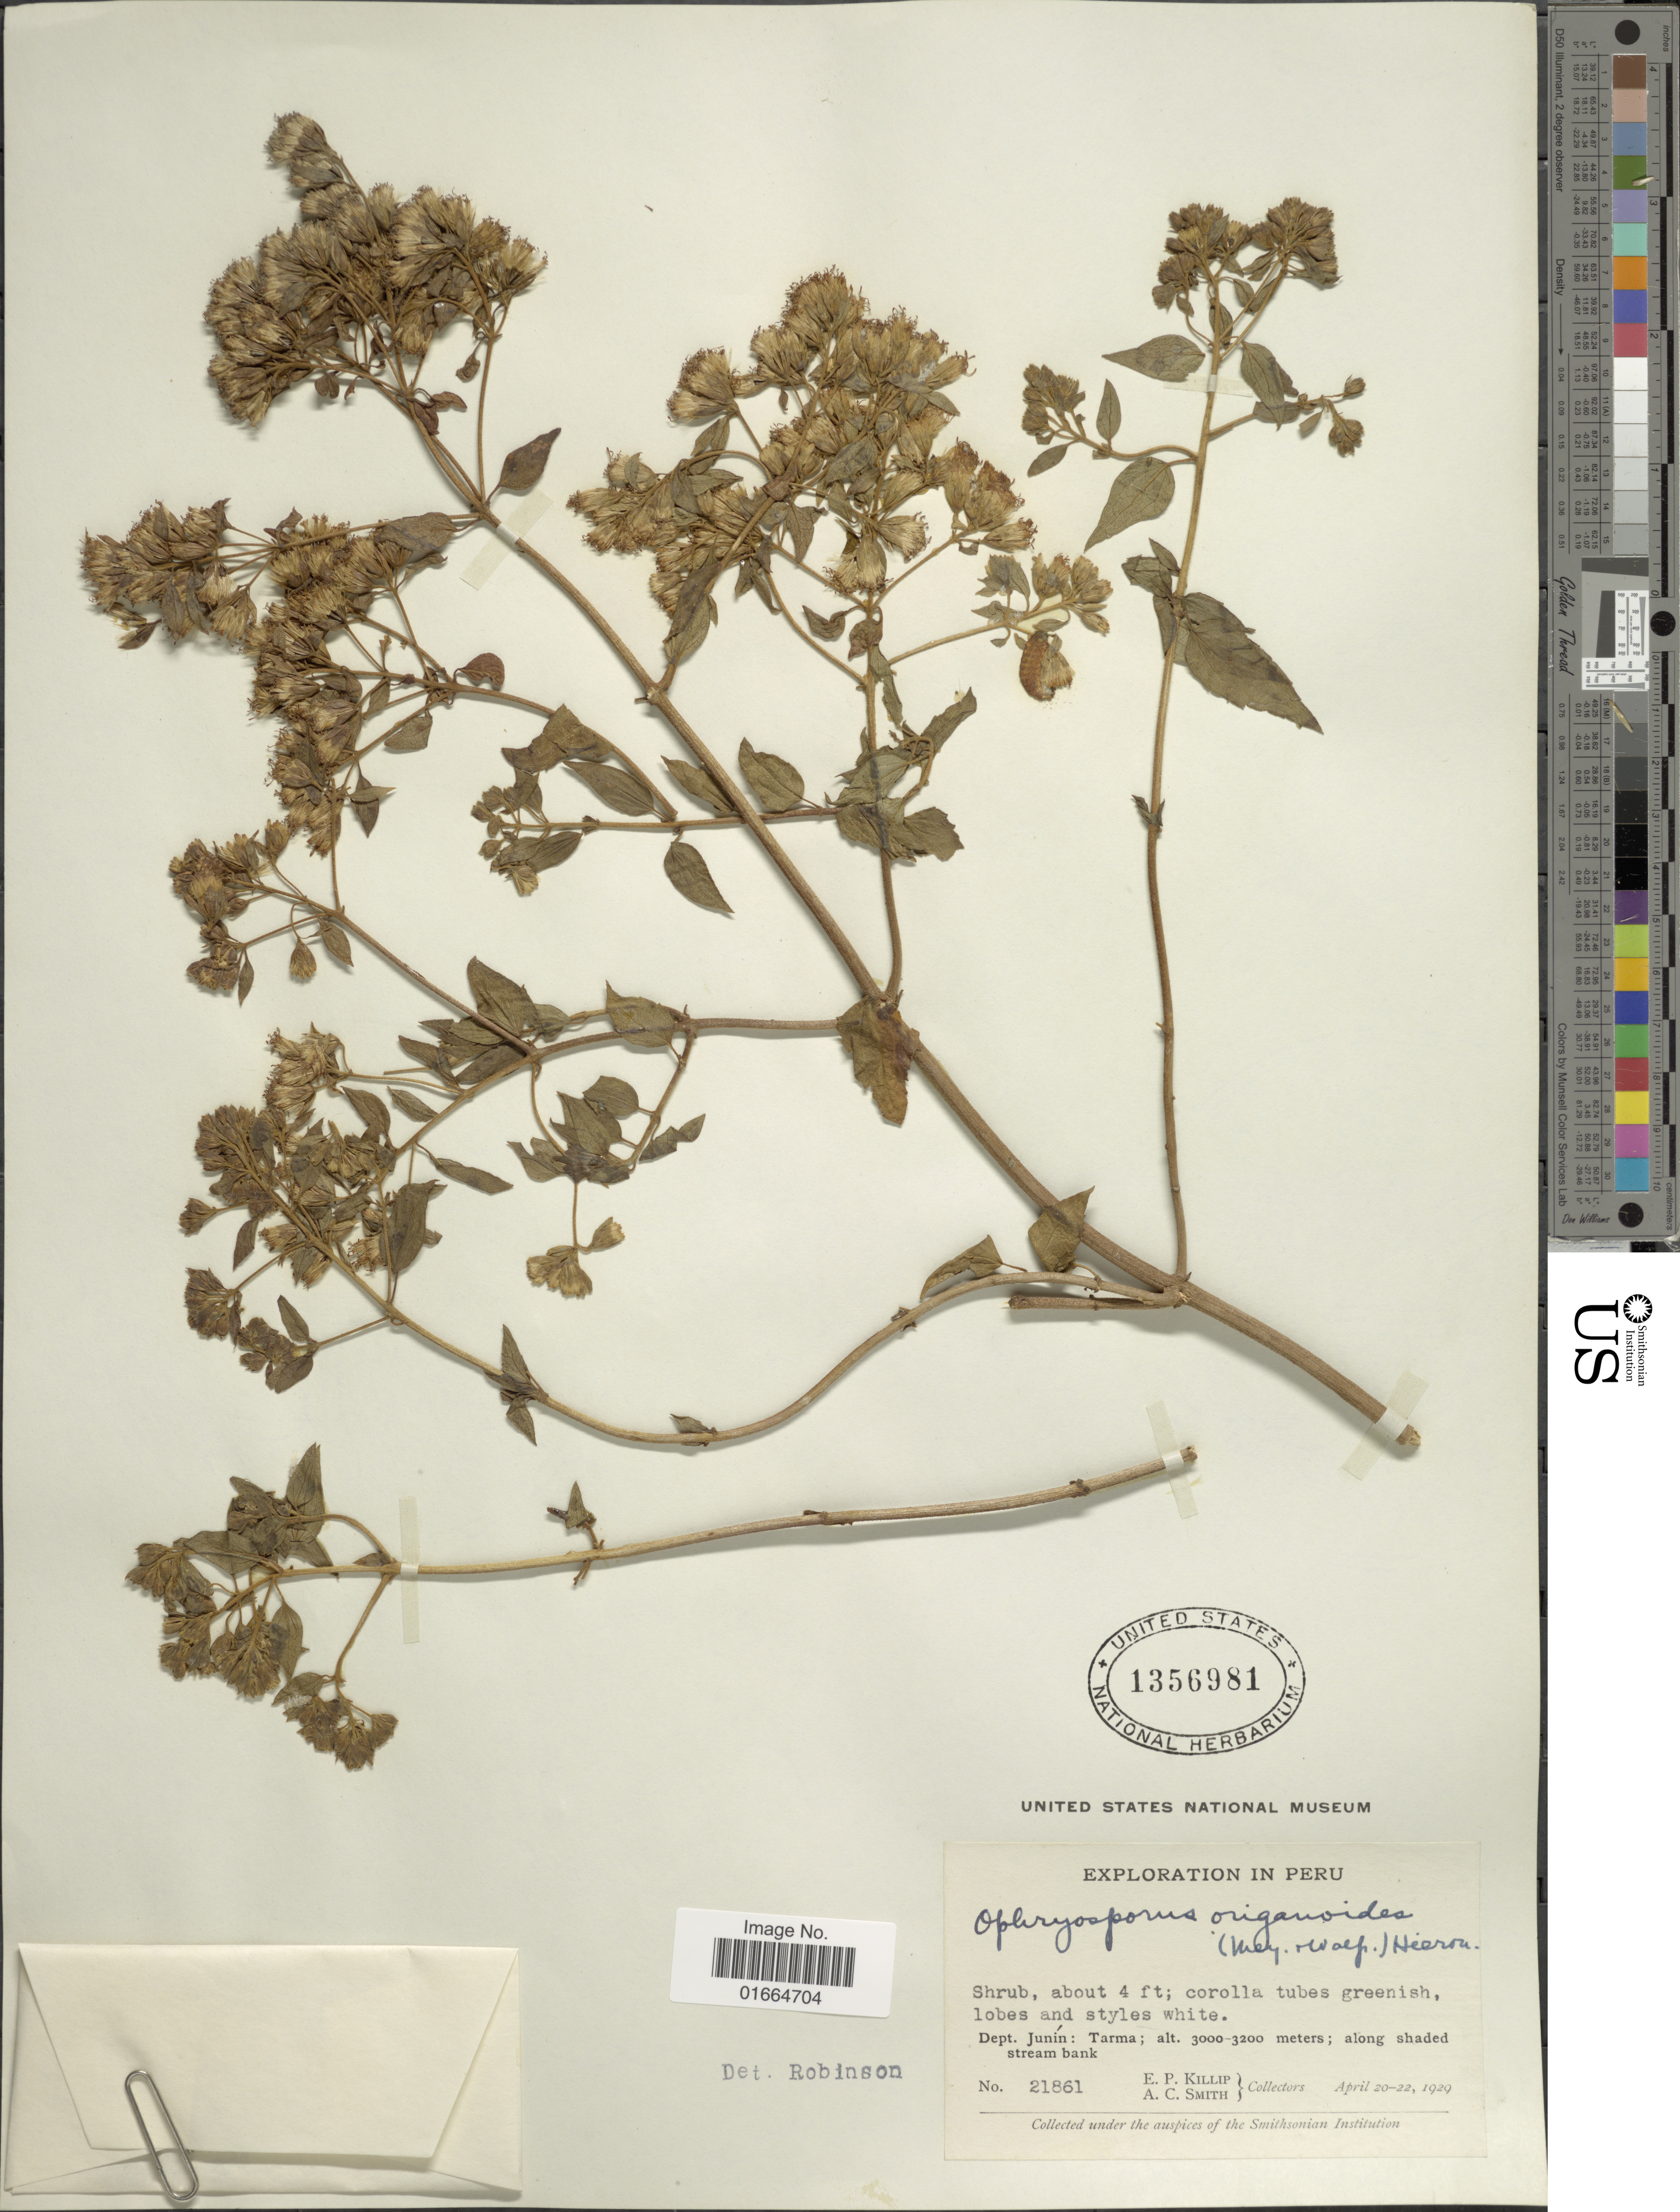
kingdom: Plantae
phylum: Tracheophyta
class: Magnoliopsida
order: Asterales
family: Asteraceae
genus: Ophryosporus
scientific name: Ophryosporus heptanthus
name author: (Sch. Bip. ex Wedd.) R.M. King & H. Rob.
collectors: E. P. Killip & A. C. Smith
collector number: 21861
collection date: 1929-04-20/1929-04-22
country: Peru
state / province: Junín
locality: Dept. Junin: Tarma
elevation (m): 3000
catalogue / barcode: US 1356981